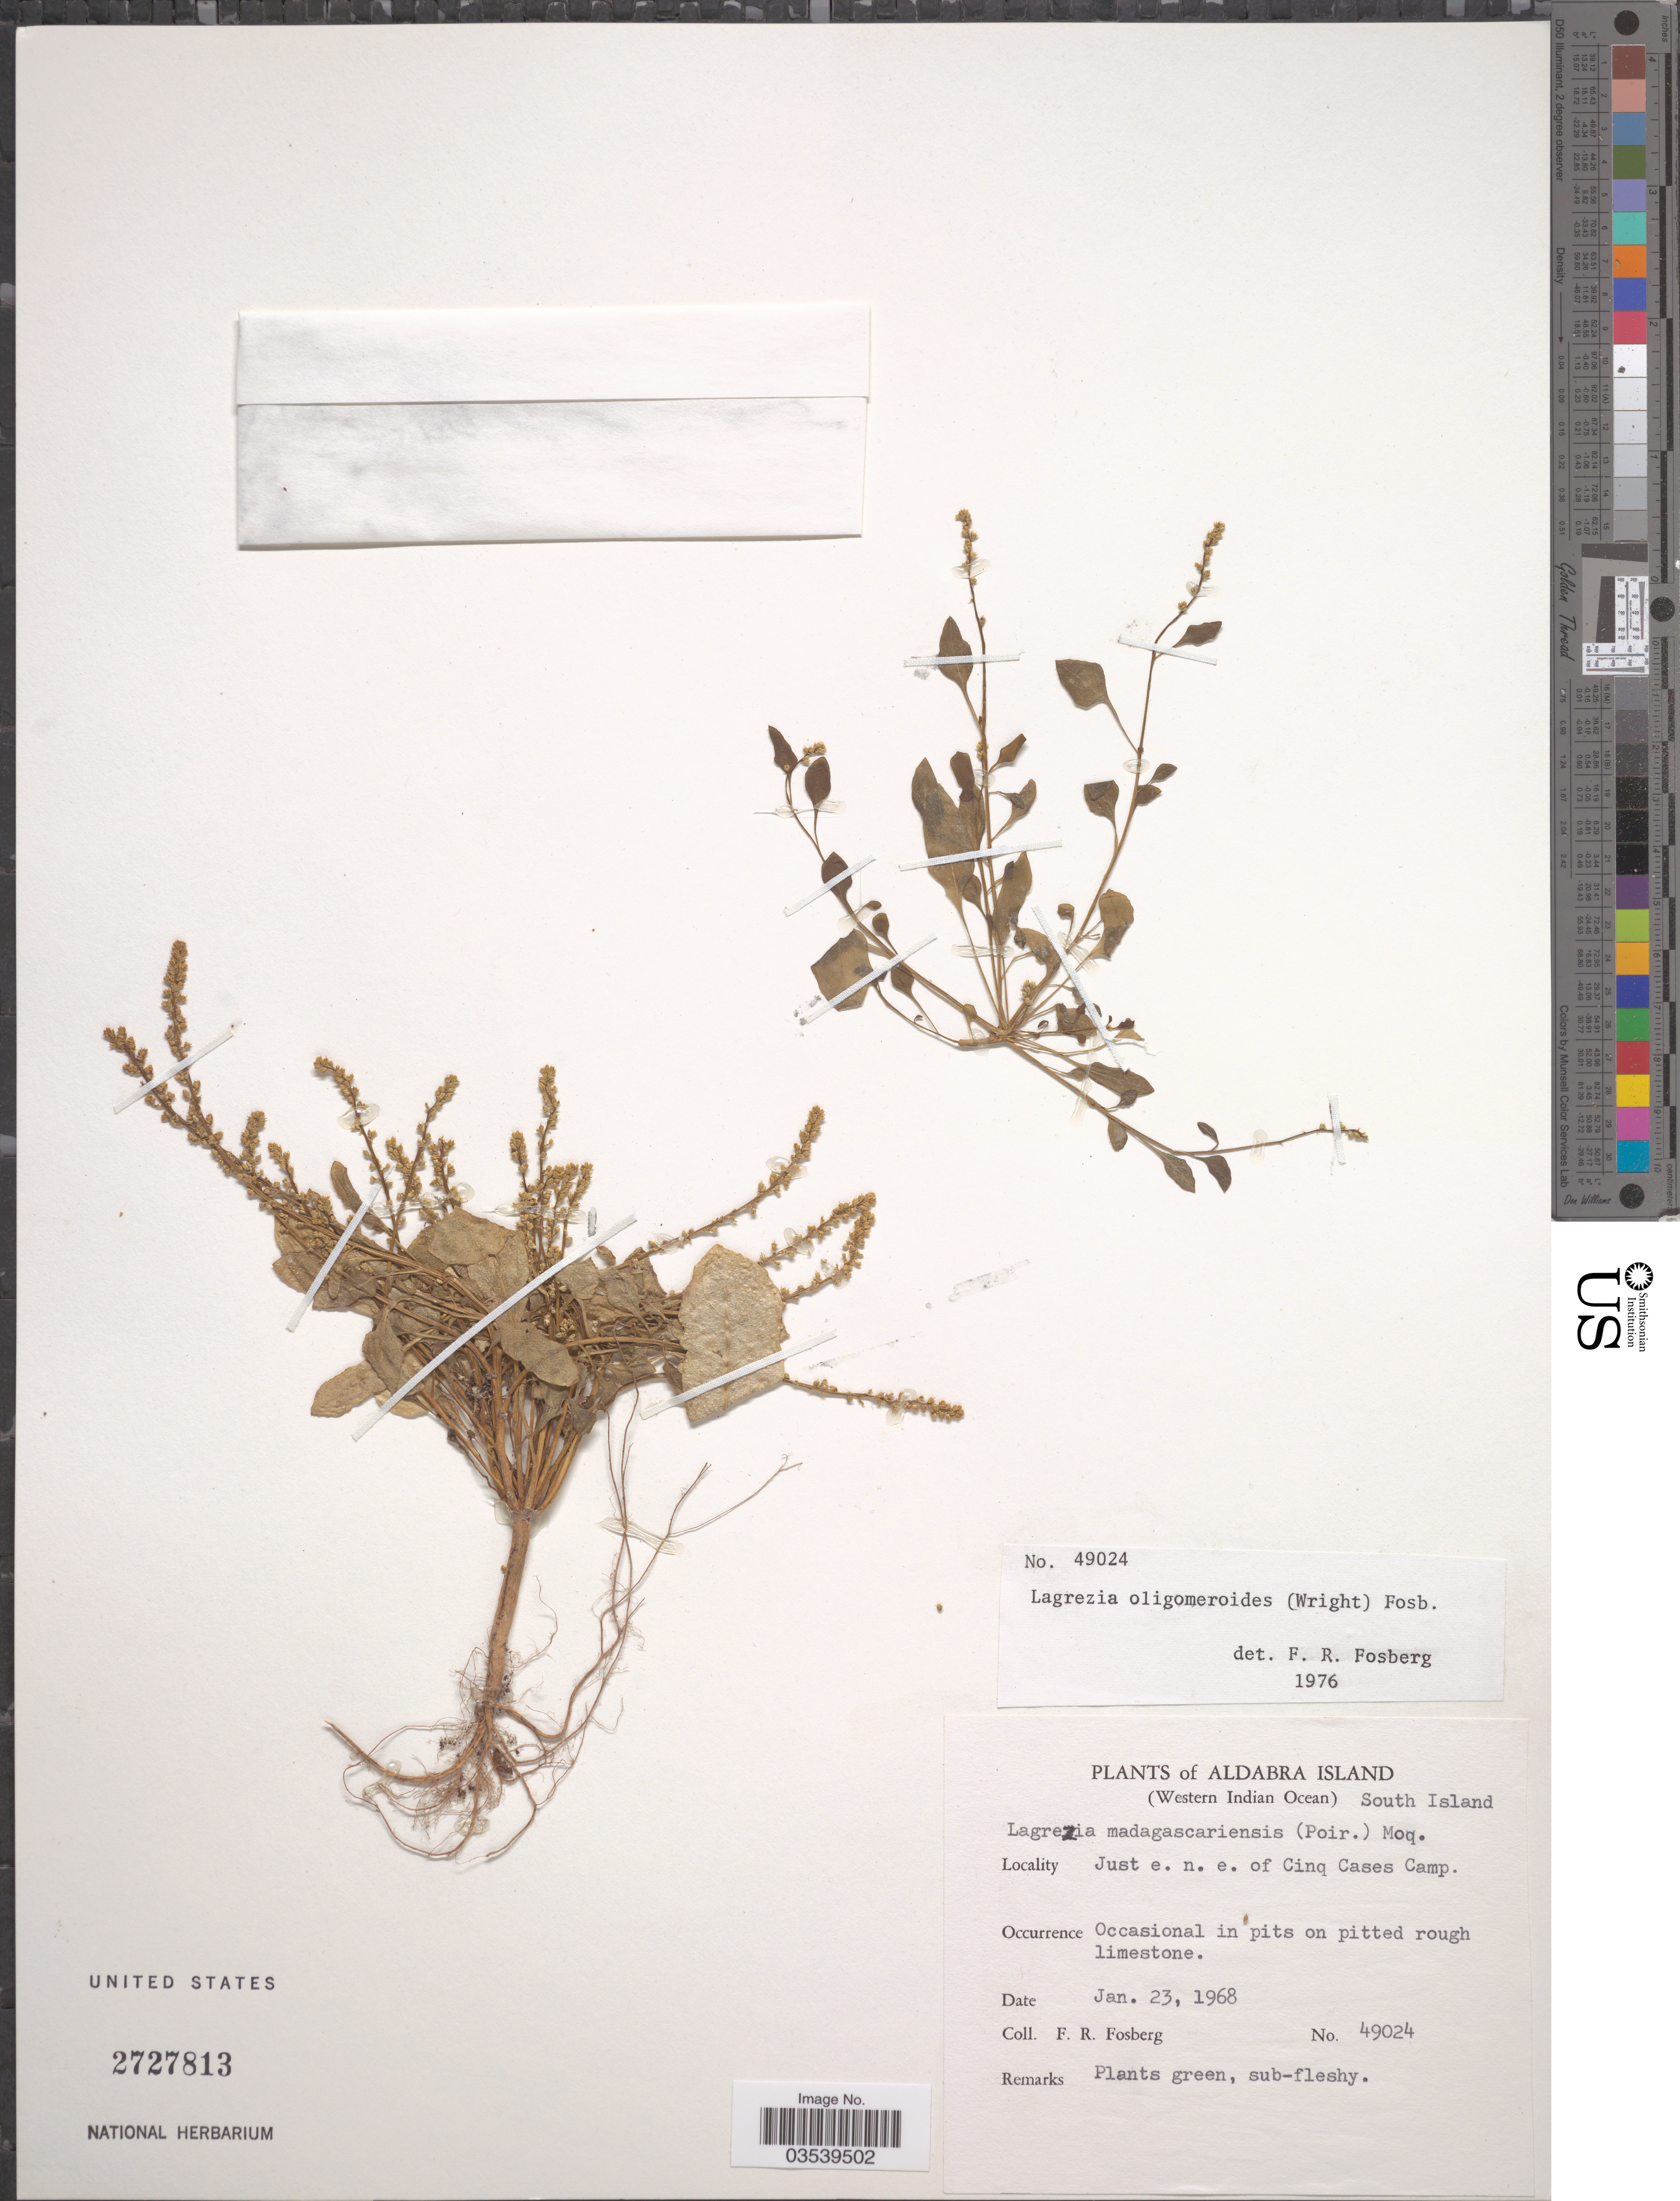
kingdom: Plantae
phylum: Tracheophyta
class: Magnoliopsida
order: Caryophyllales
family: Amaranthaceae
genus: Lagrezia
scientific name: Lagrezia oligomeroides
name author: (C.H. Wright) Fosberg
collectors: F. R. Fosberg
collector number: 49024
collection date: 1968-01-23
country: Seychelles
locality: Aldabra Island (Western Indian Ocean) South Island. Just e. n. e. of Cinq Cases Camp.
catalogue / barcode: US 2727813